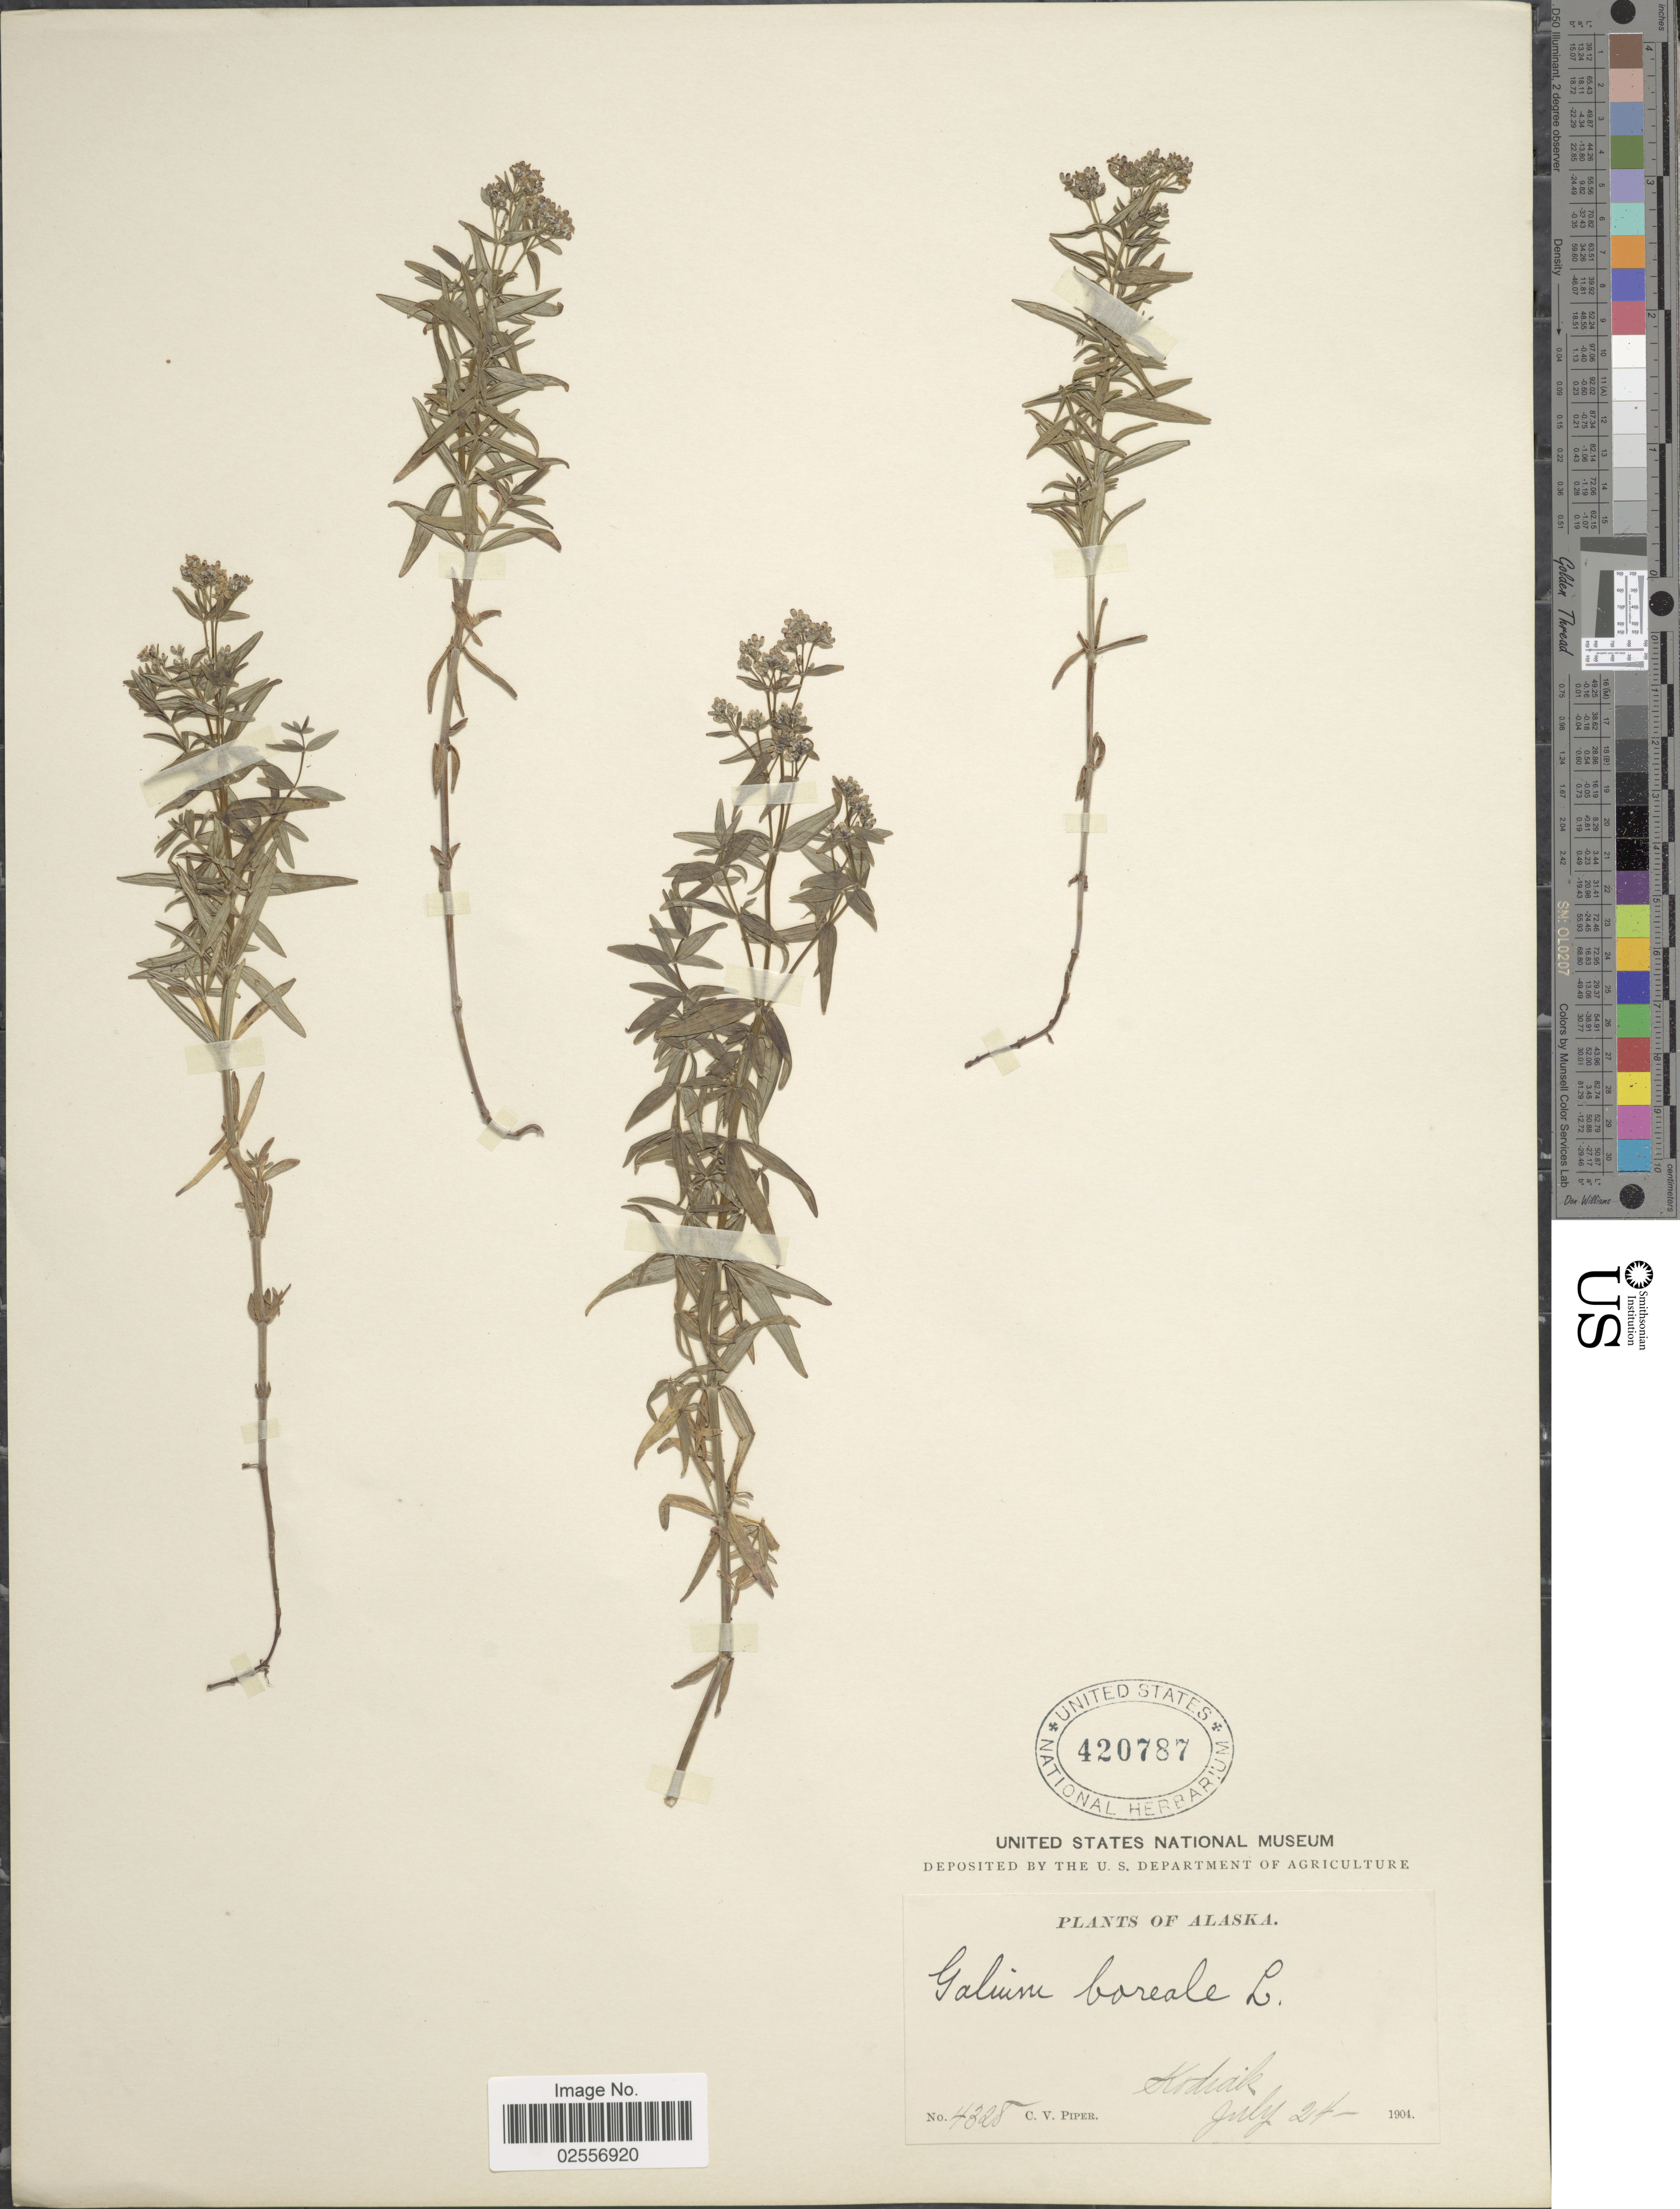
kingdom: Plantae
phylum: Tracheophyta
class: Magnoliopsida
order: Gentianales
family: Rubiaceae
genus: Galium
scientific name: Galium boreale L.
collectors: C. V. Piper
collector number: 4328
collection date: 1904-07-24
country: United States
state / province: Alaska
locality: Kodiak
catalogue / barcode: US 420787